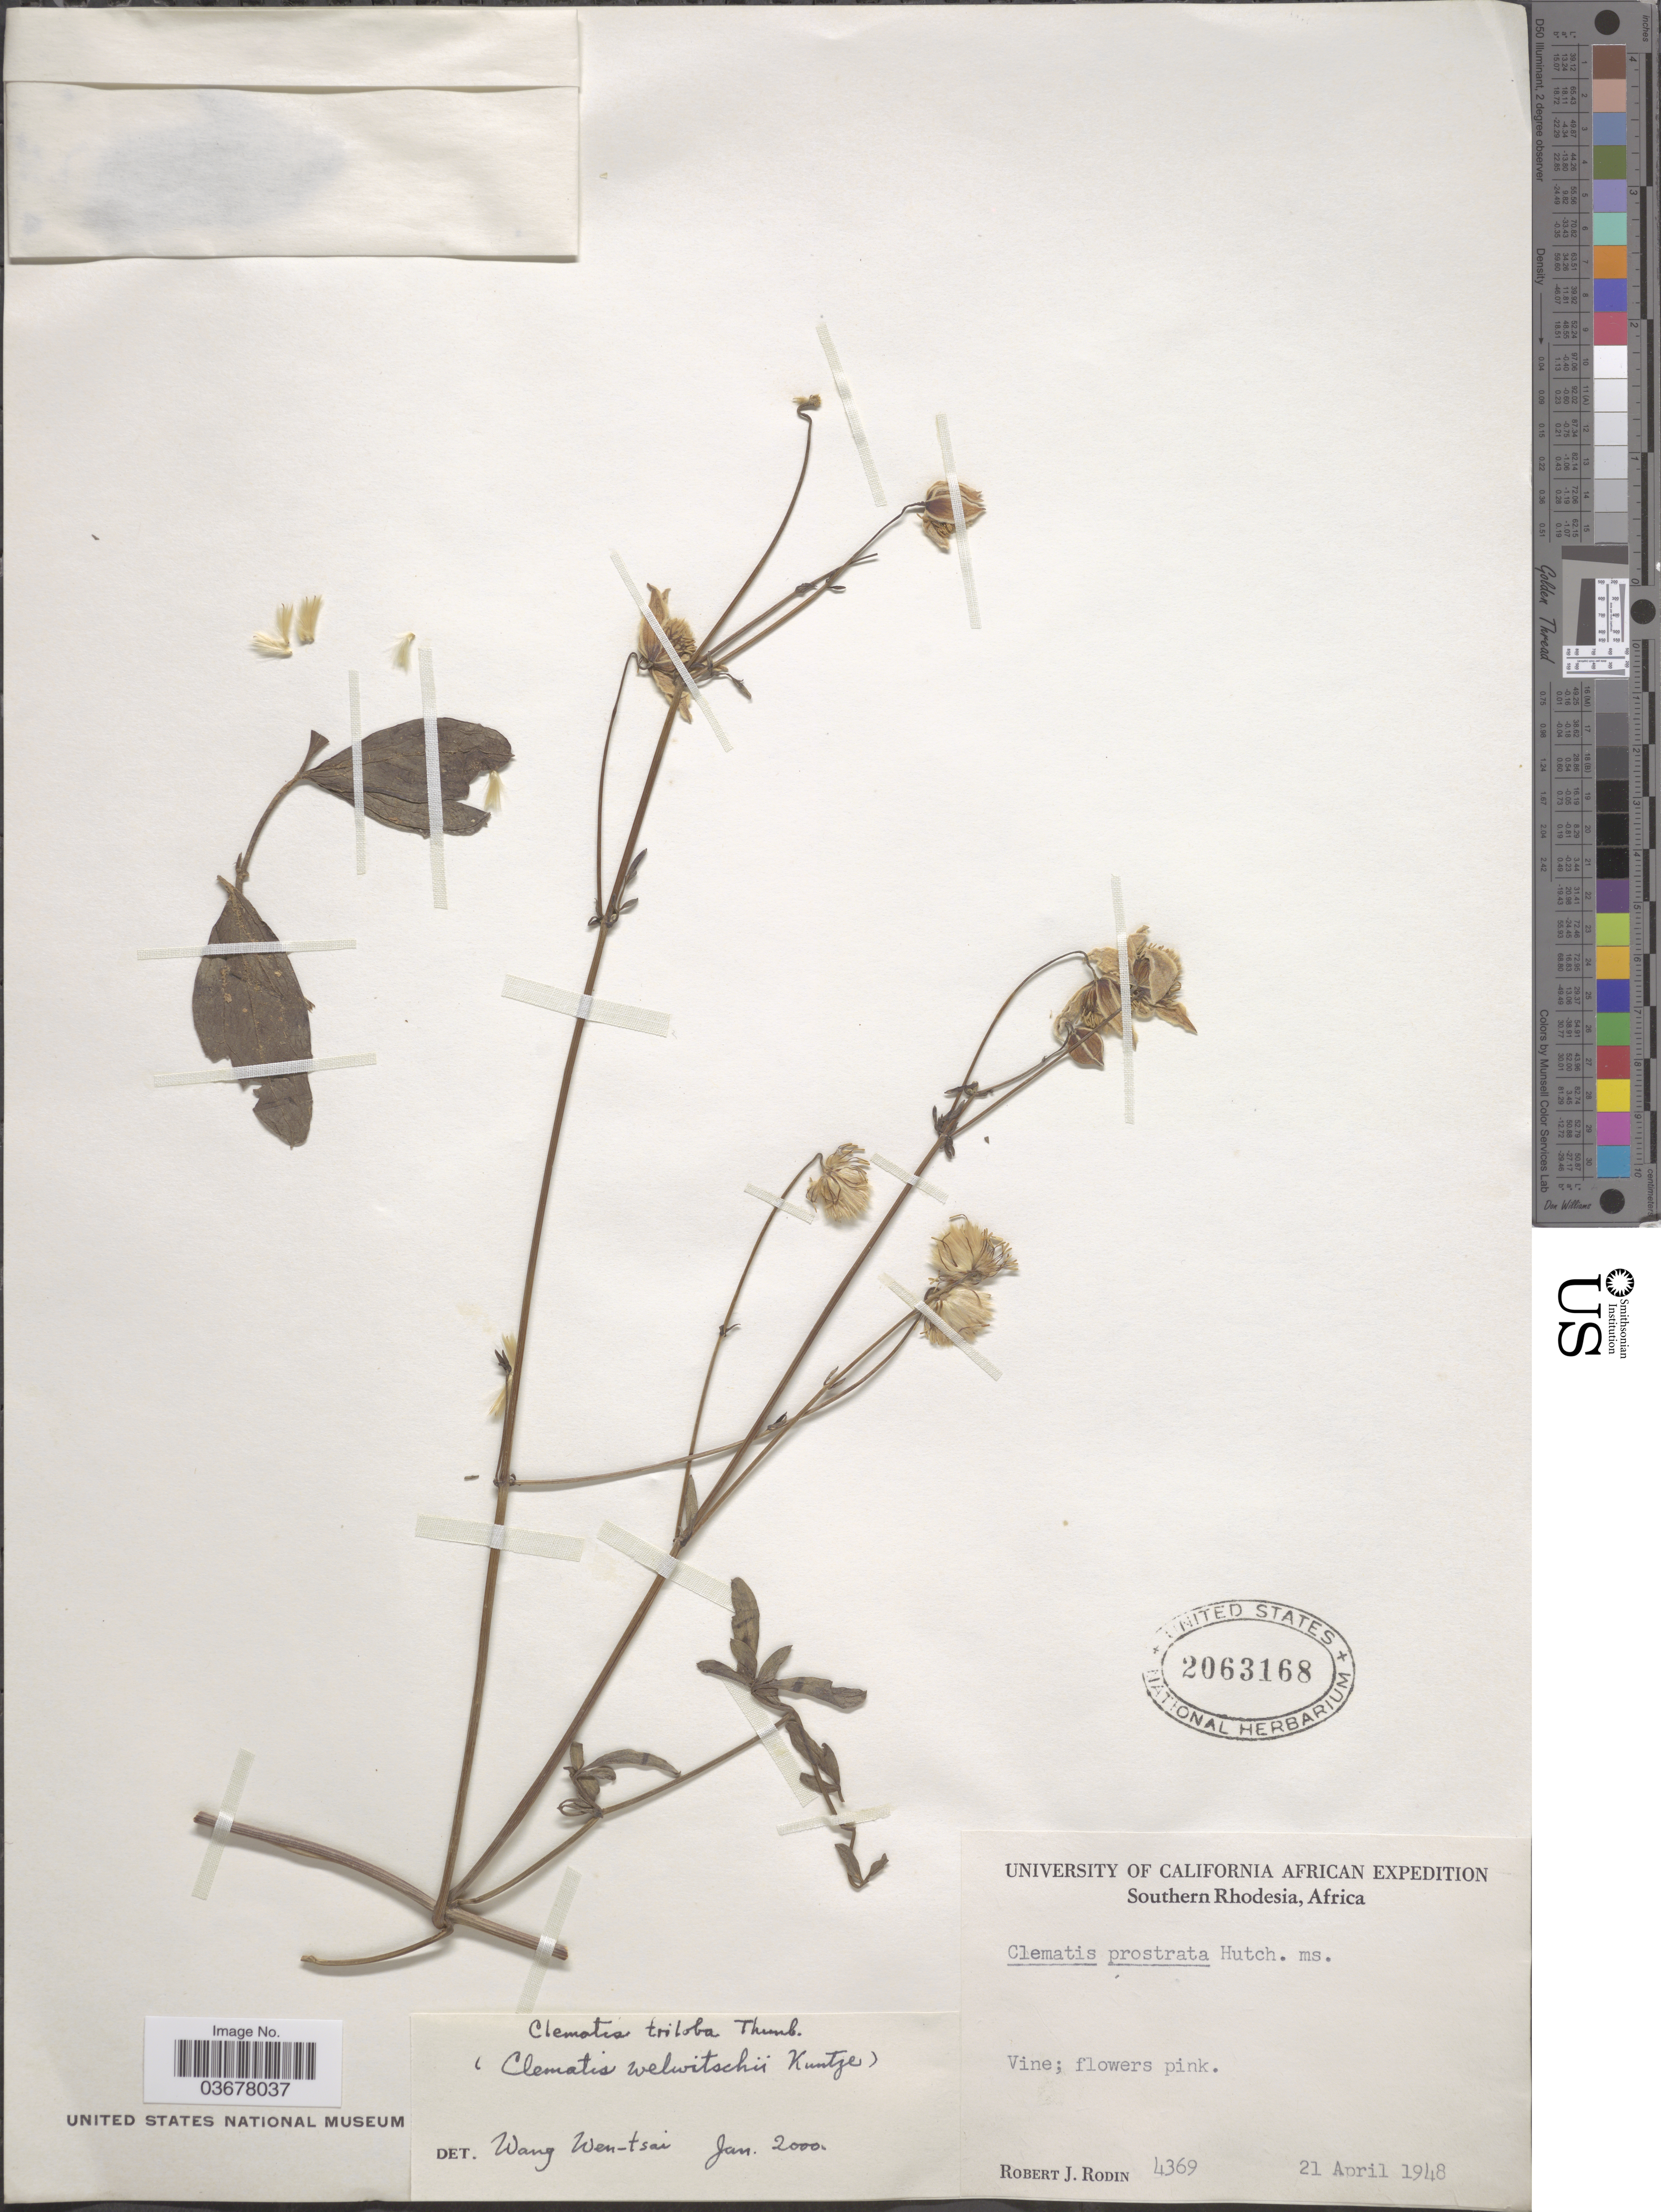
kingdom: Plantae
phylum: Tracheophyta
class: Magnoliopsida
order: Ranunculales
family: Ranunculaceae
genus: Clematis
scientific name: Clematis triloba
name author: Thunb.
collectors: R. J. Rodin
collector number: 4369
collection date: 1948-04-21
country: Zimbabwe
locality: Southern Rhodesia.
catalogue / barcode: US 2063168